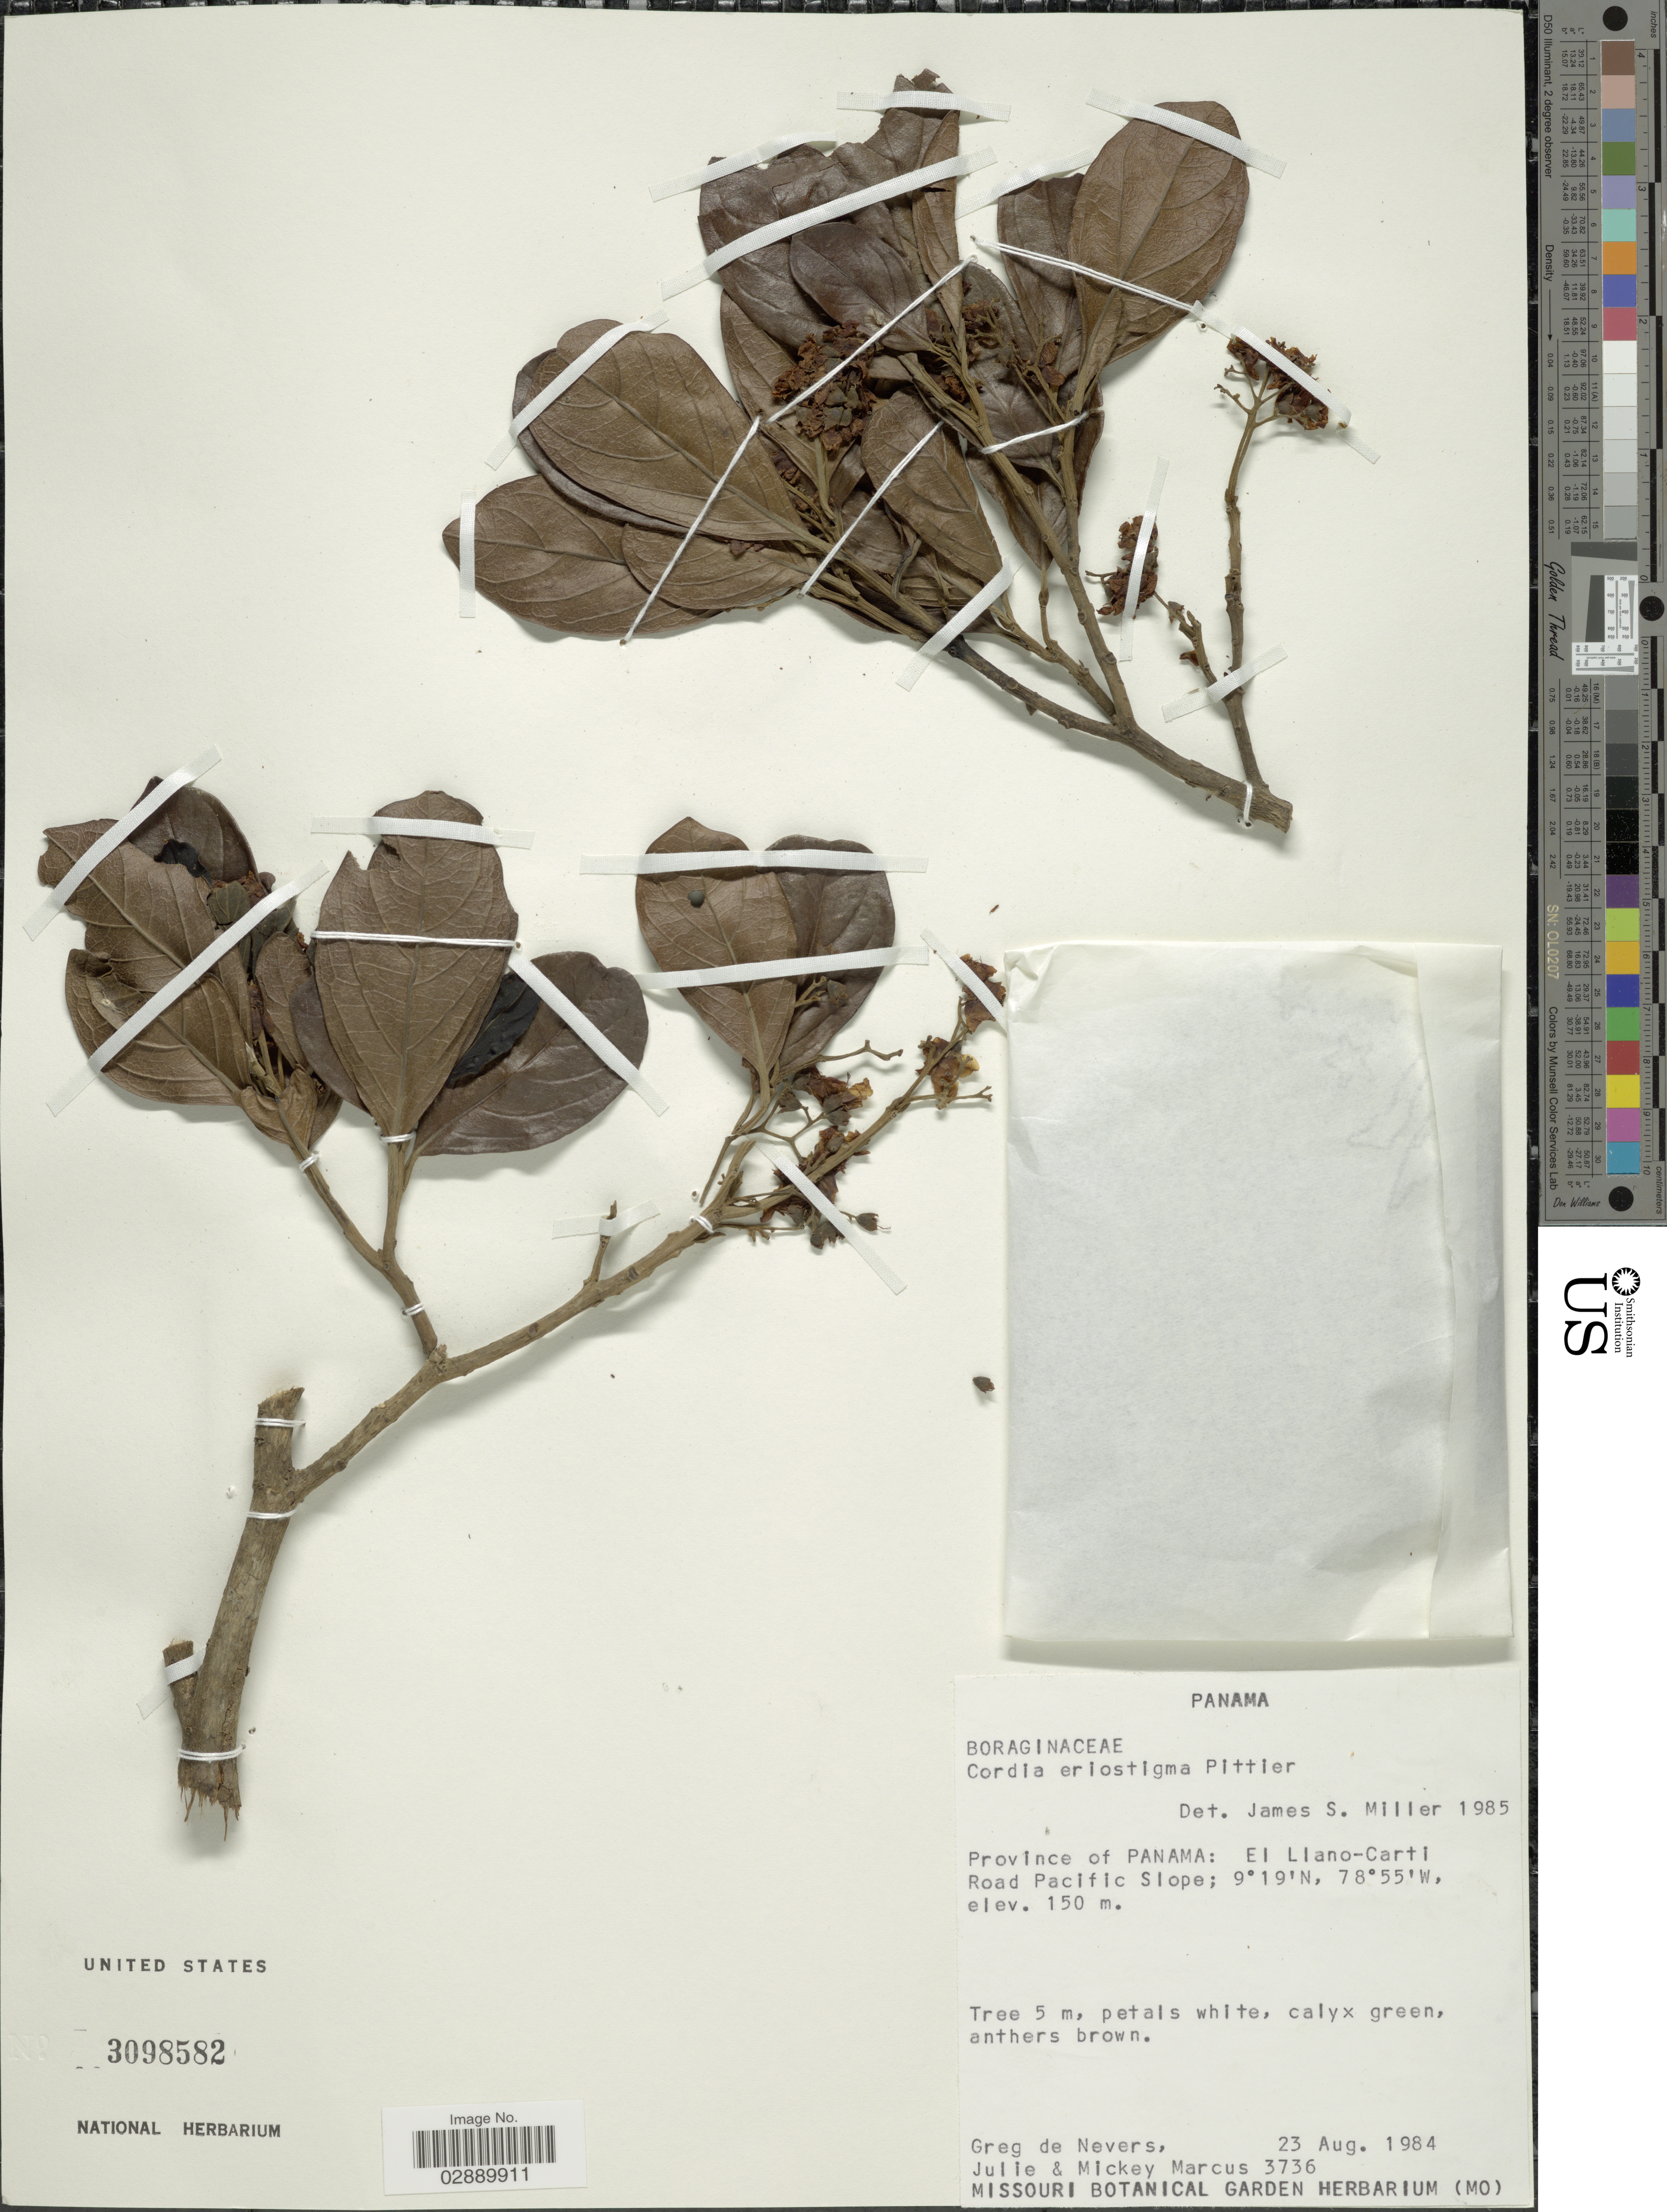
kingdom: Plantae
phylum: Tracheophyta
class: Magnoliopsida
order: Boraginales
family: Cordiaceae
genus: Cordia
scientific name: Cordia eriostigma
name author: Pittier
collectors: G. C. de Nevers, J. Marcus & M. Marcus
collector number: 3736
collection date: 1984-08-23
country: Panama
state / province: Panamá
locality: El Llano-Carti Road Pacific Slope.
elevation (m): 150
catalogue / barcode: US 3098582